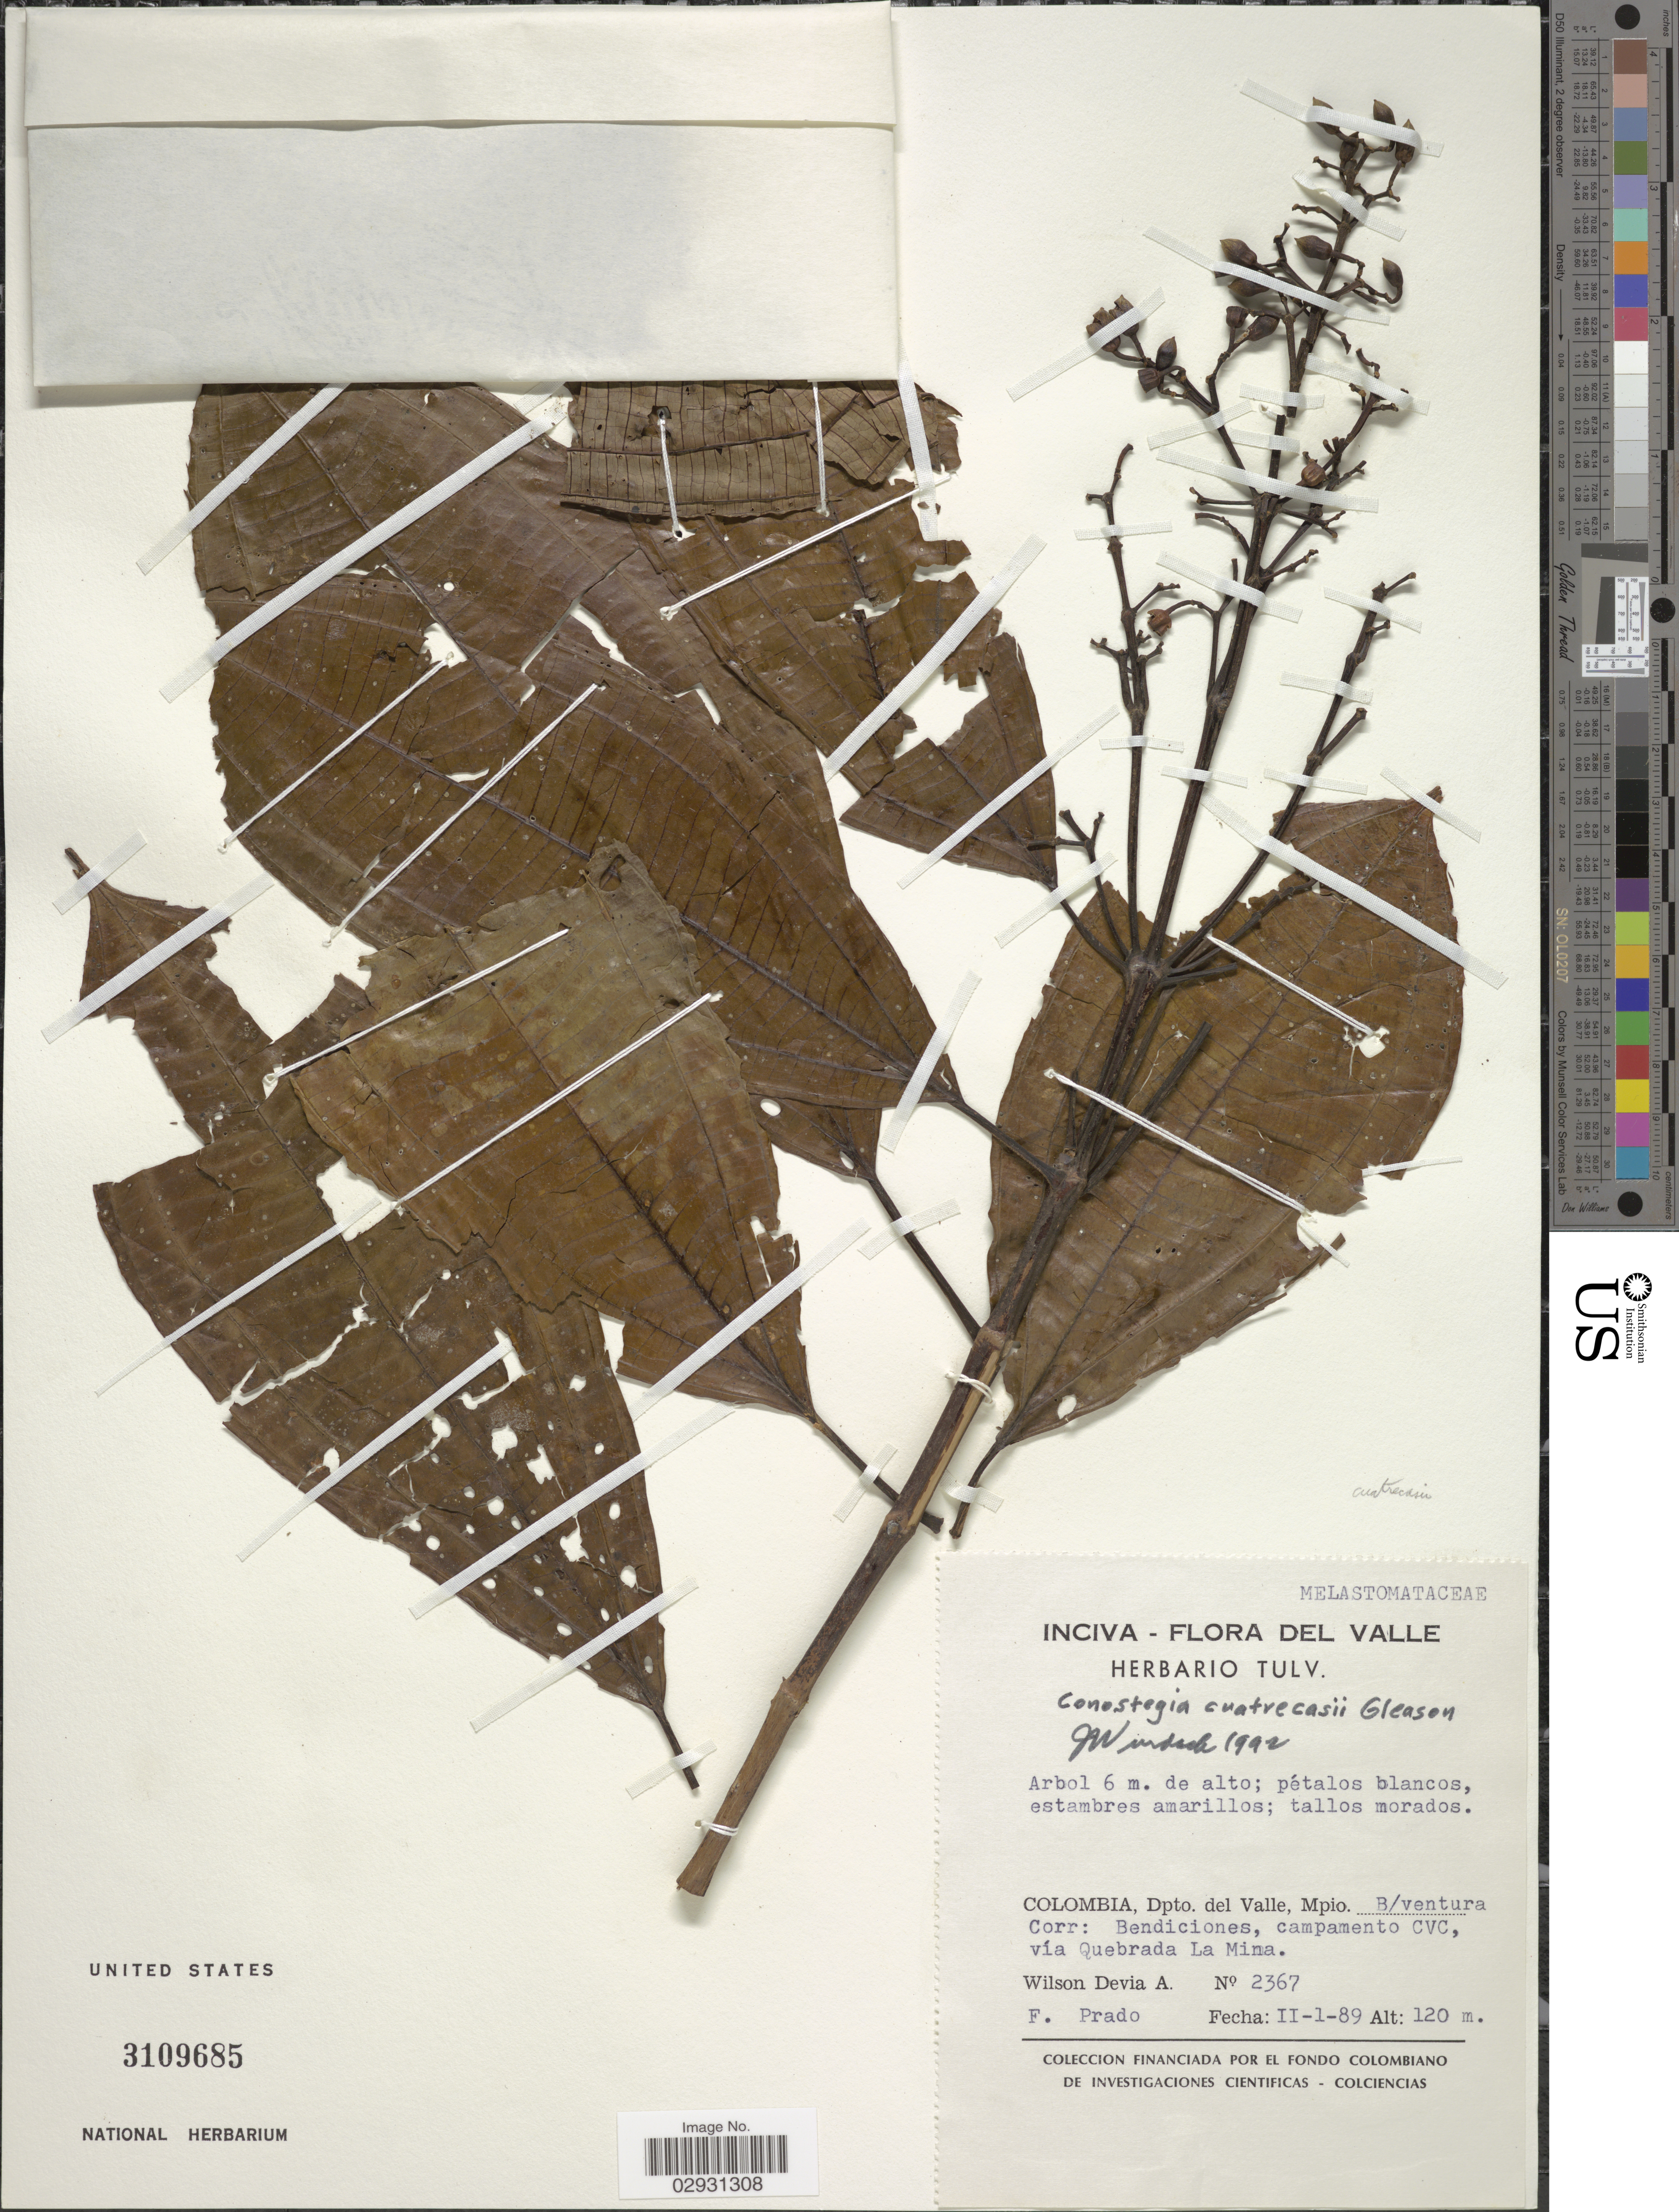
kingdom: Plantae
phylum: Tracheophyta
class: Magnoliopsida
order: Myrtales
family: Melastomataceae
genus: Conostegia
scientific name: Conostegia cuatrecasasii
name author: Gleason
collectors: W. Devia A. & F. Prado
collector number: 2367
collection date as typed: Transcribed d/m/y: 1/2/89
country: Colombia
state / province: Valle del Cauca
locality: Dpto. del Valle, Mpio. B/ventura Corr: Bendiciones, campamento CVC, vía Quebrada La Mina.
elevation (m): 120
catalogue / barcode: US 3109685